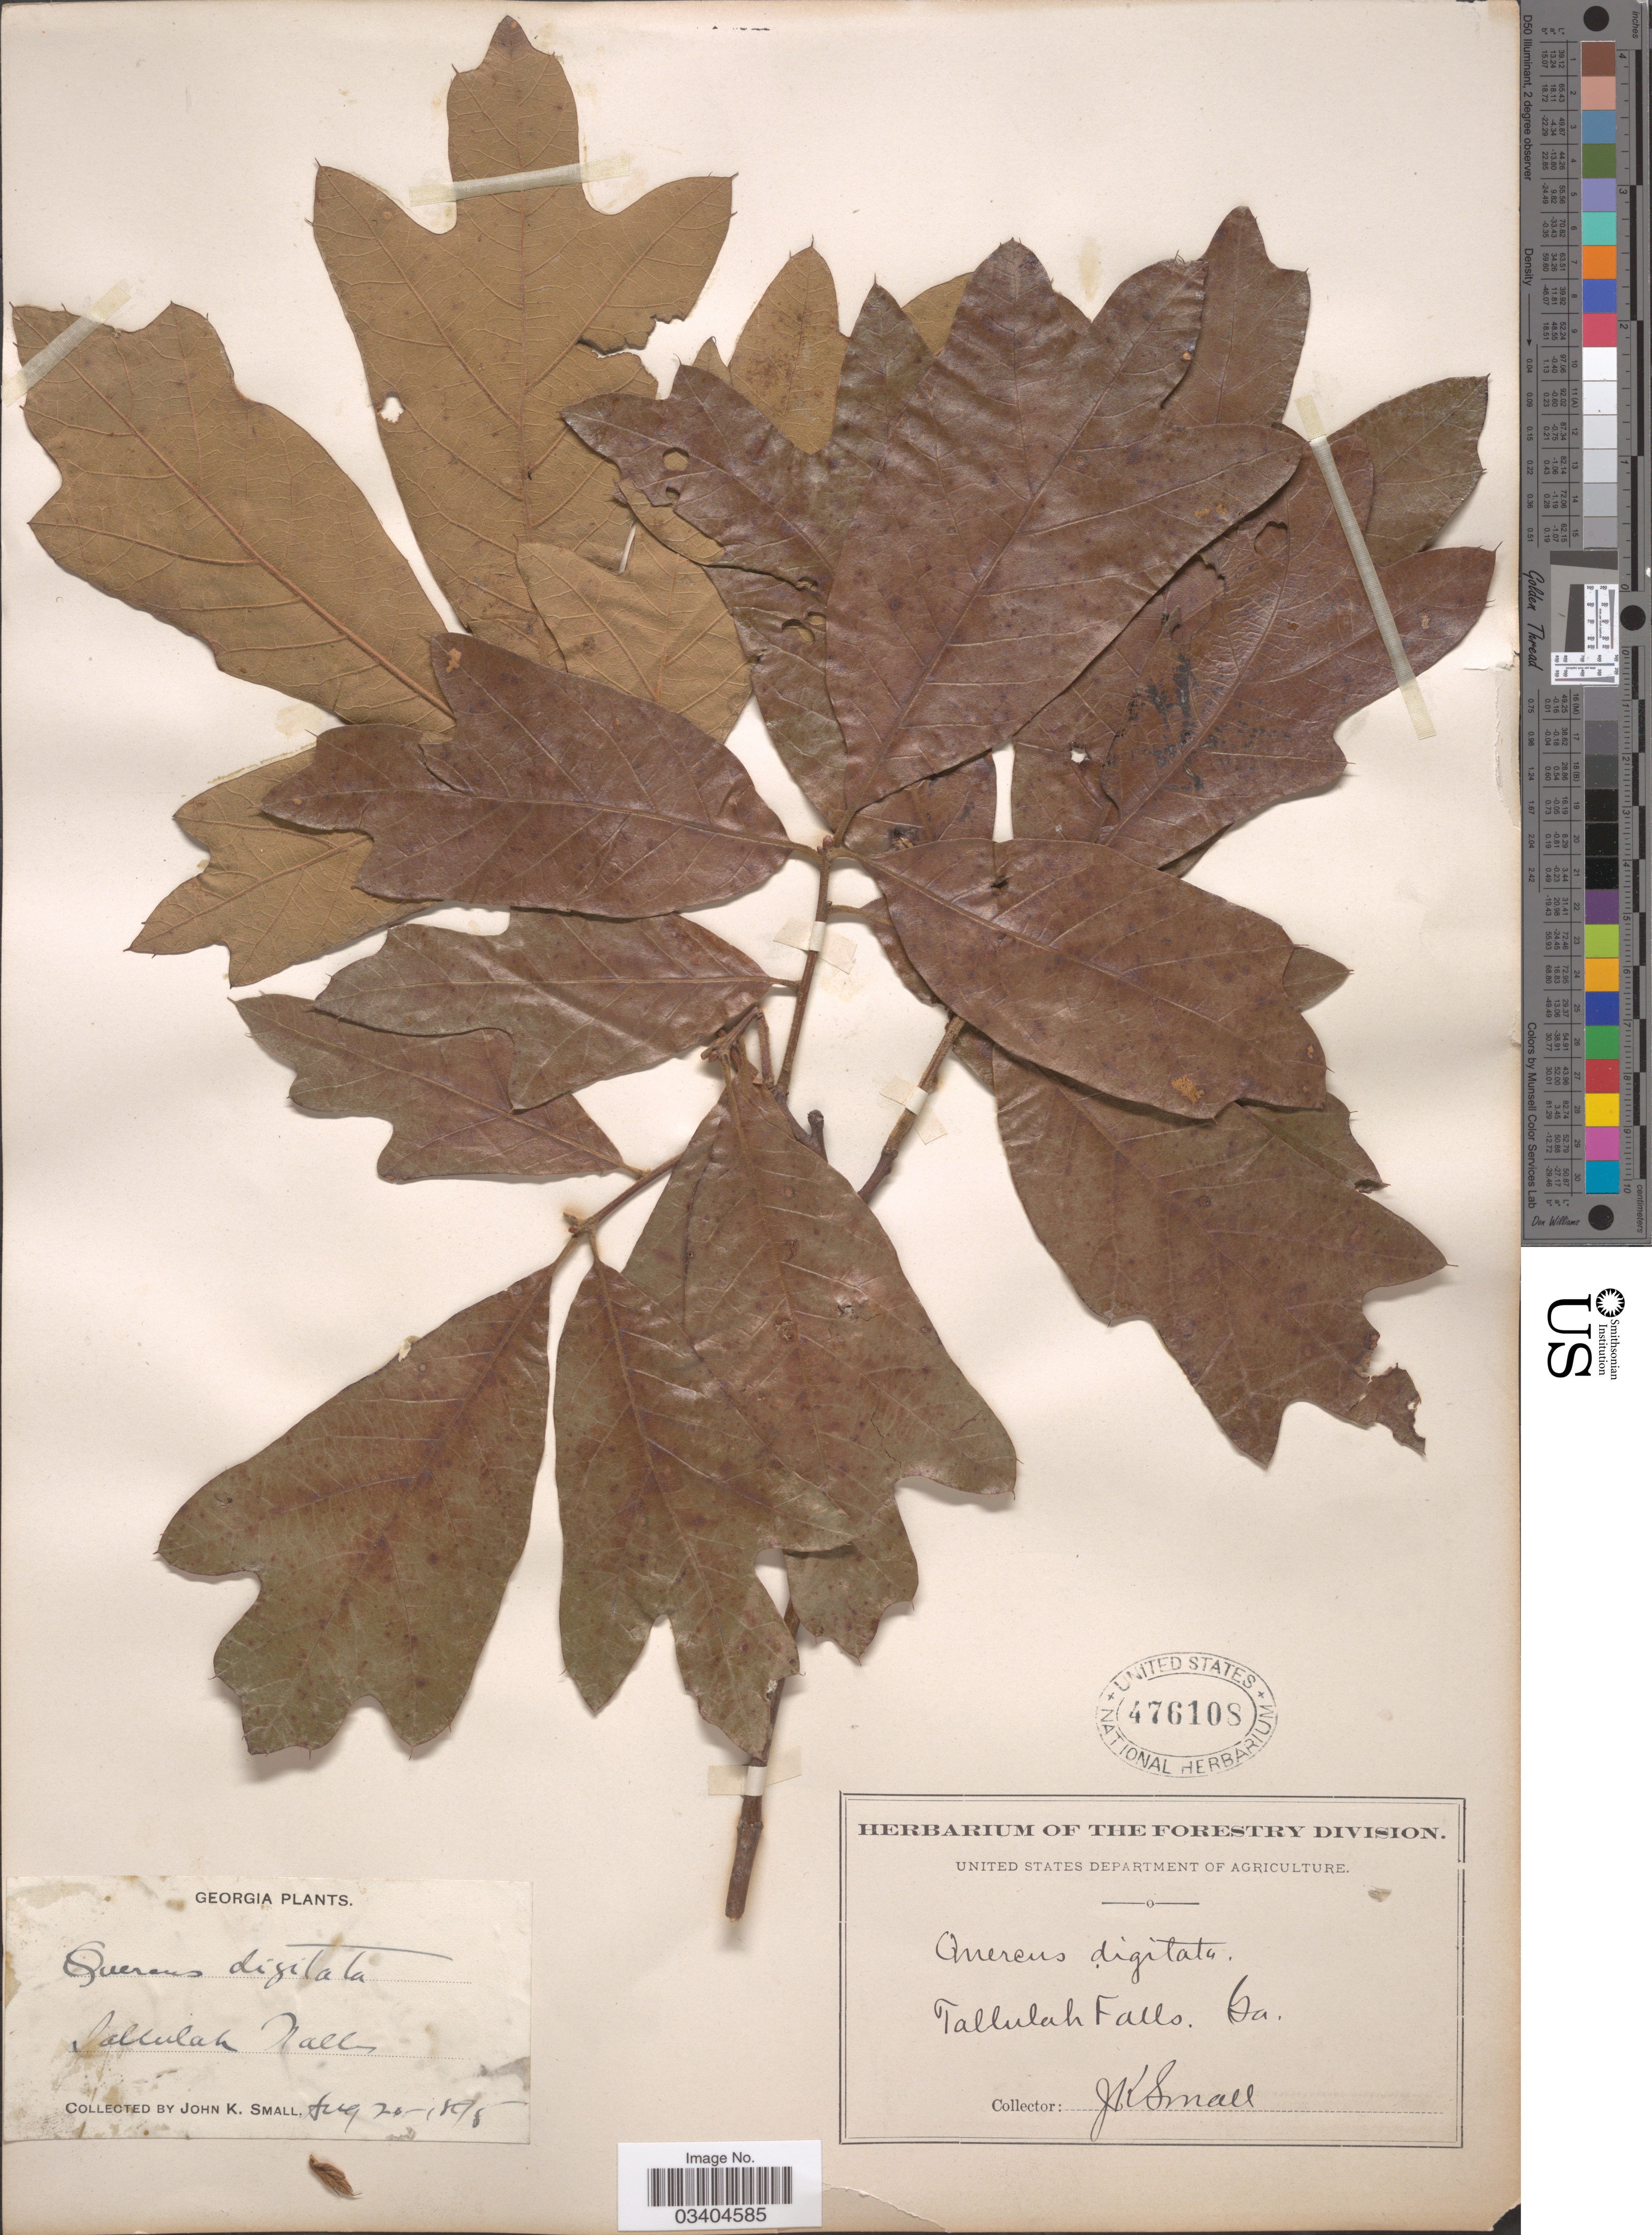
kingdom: Plantae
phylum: Tracheophyta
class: Magnoliopsida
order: Fagales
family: Fagaceae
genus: Quercus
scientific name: Quercus falcata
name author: Michx.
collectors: J. K. Small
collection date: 1895-08-20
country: United States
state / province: Georgia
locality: Tallulah Falls.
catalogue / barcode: US 476108